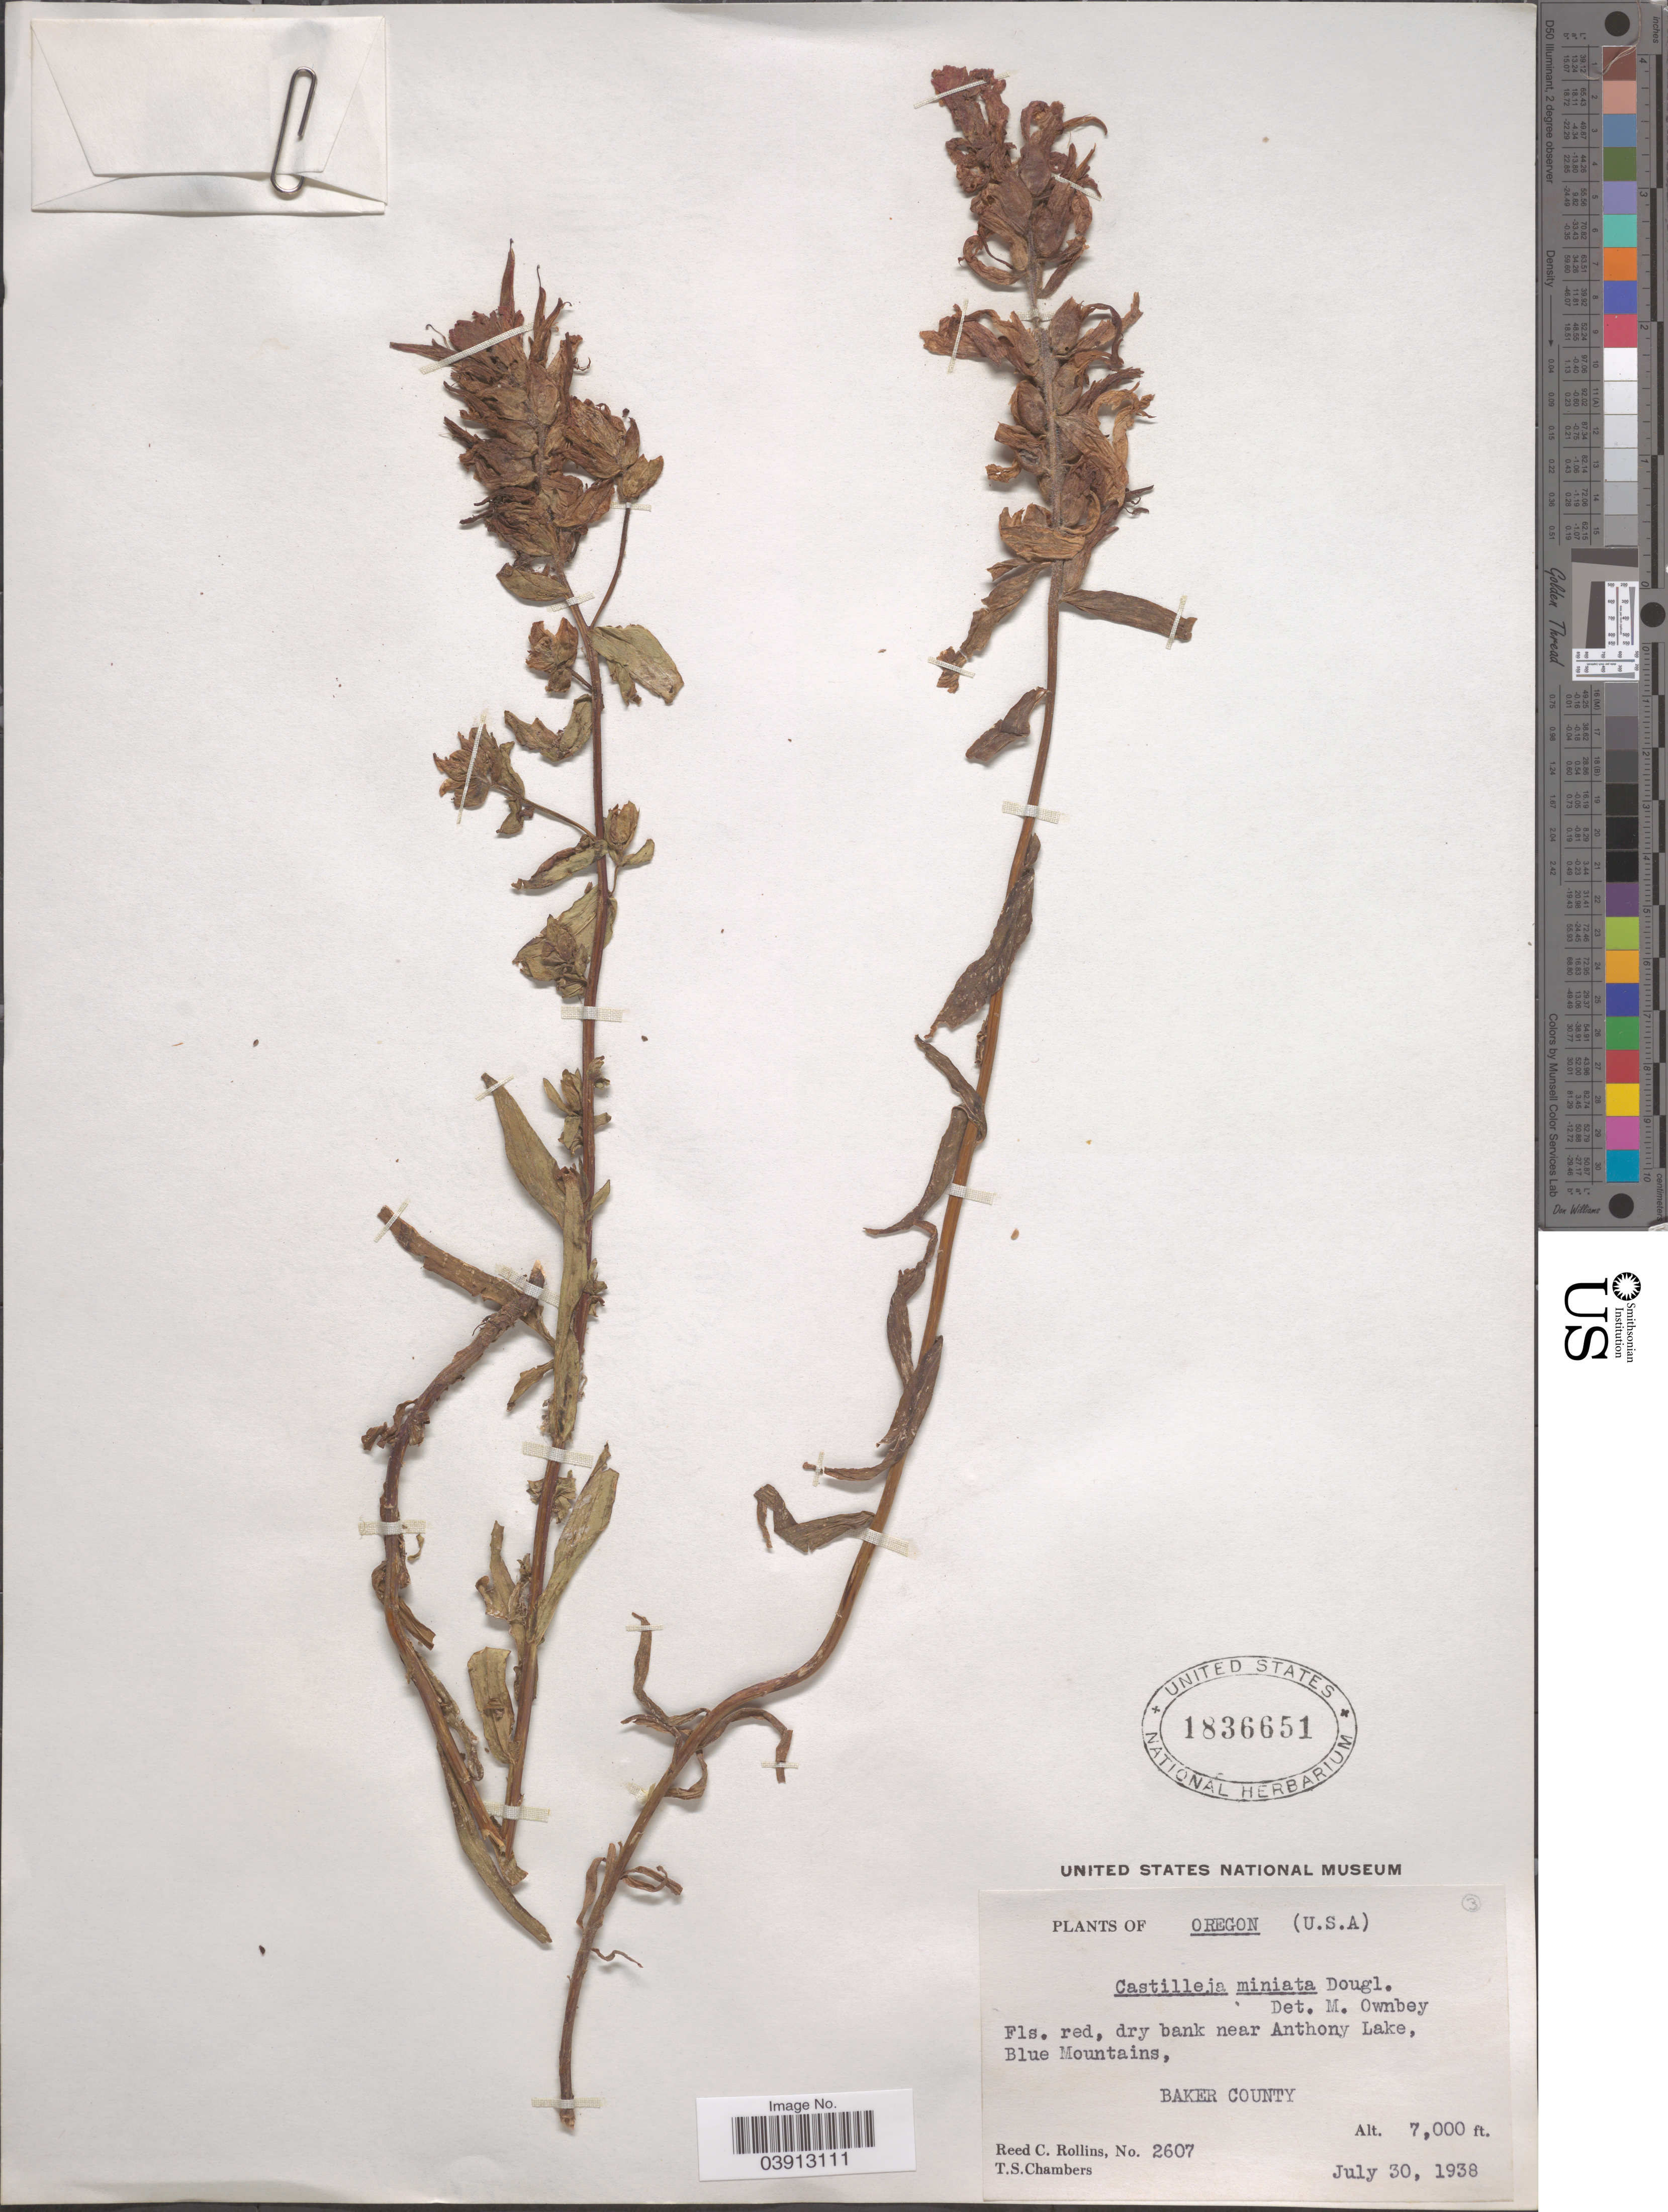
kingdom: Plantae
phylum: Tracheophyta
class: Magnoliopsida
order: Lamiales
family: Orobanchaceae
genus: Castilleja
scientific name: Castilleja miniata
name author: Douglas ex Hook.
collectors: R. C. Rollins & T. Chambers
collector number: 2607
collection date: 1938-07-30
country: United States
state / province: Oregon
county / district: Baker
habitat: dry bank near lake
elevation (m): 2134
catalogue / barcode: US 1836651